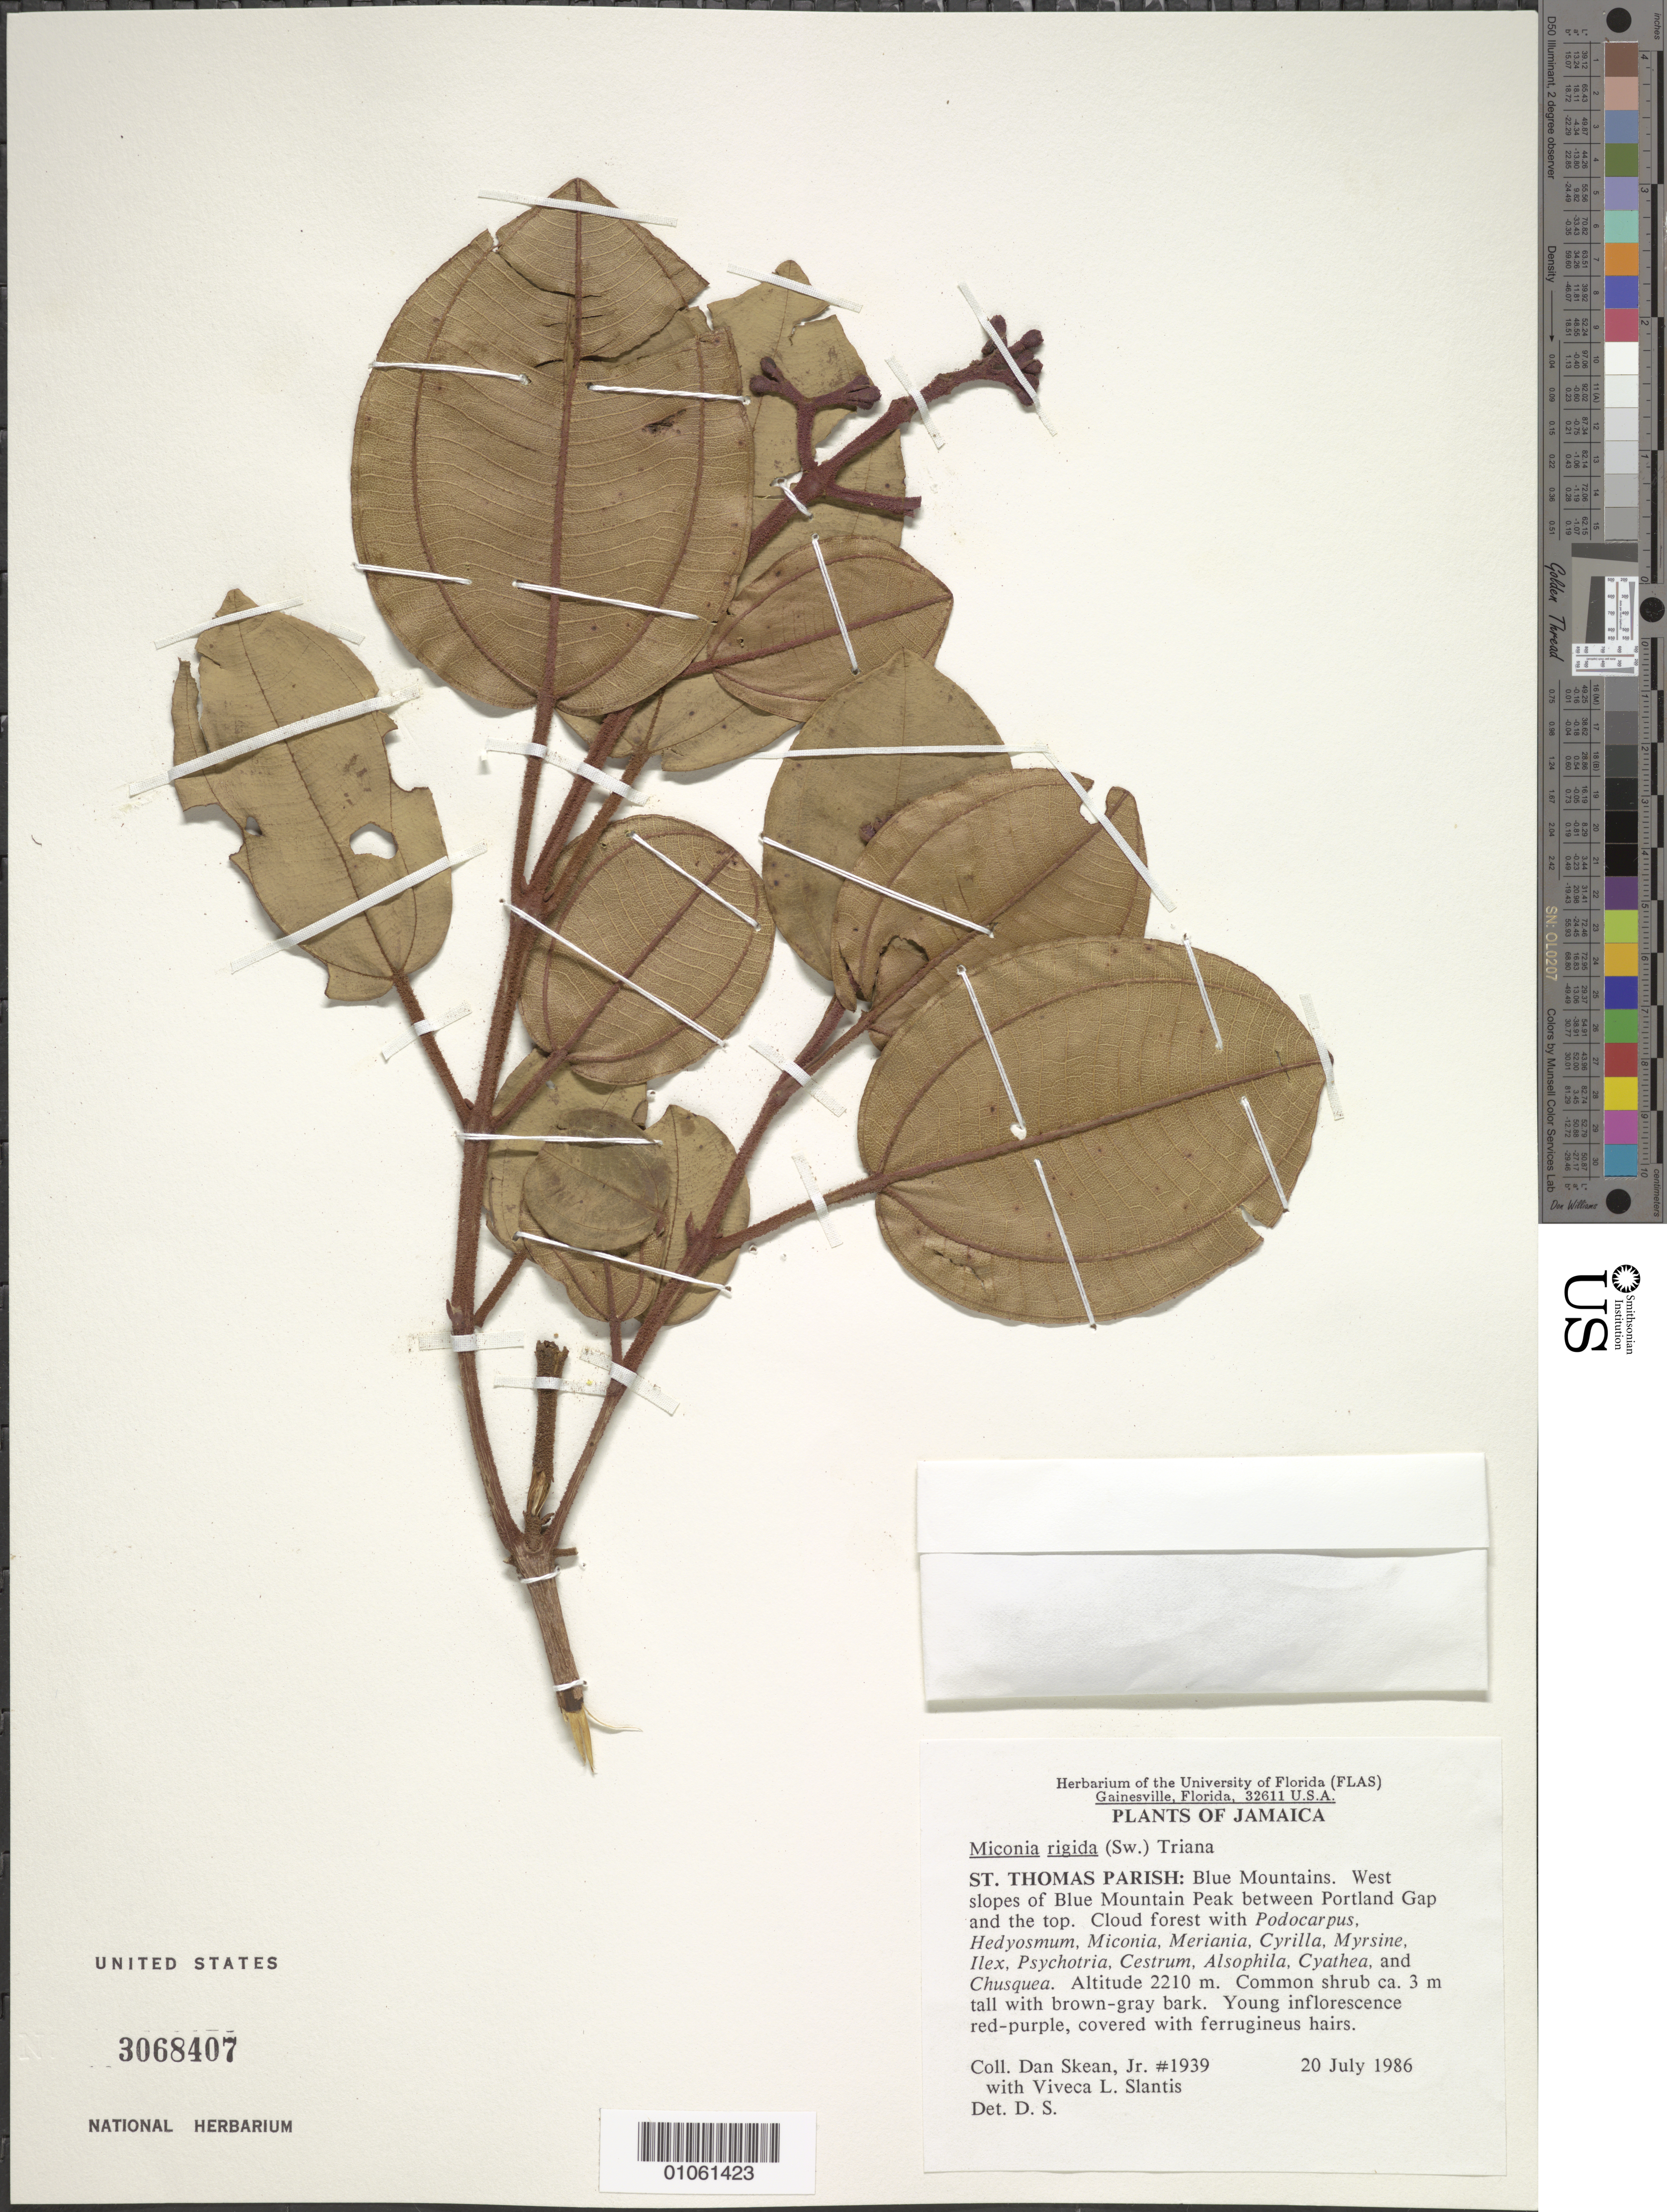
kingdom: Plantae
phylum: Tracheophyta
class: Magnoliopsida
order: Myrtales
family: Melastomataceae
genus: Miconia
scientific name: Miconia rigida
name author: (Sw.) Triana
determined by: Skean, J. D., Jr.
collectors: J. D. Skean & V. Slantis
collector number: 1939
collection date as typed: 20 Jul 1986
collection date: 1986-07-20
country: Jamaica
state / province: Saint Thomas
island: Jamaica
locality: Blue Mountains, W slopes of Blue Mountain Peak between Portland Gap and the top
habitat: Cloud forest with podocarpus, Hedyosmum, Miconia, Meriania, Cyrilla, Myrsine, Ilex, Psychotria, Cestrum, Alsophila, Cyathea and Chusquea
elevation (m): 2210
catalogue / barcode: US 3068407